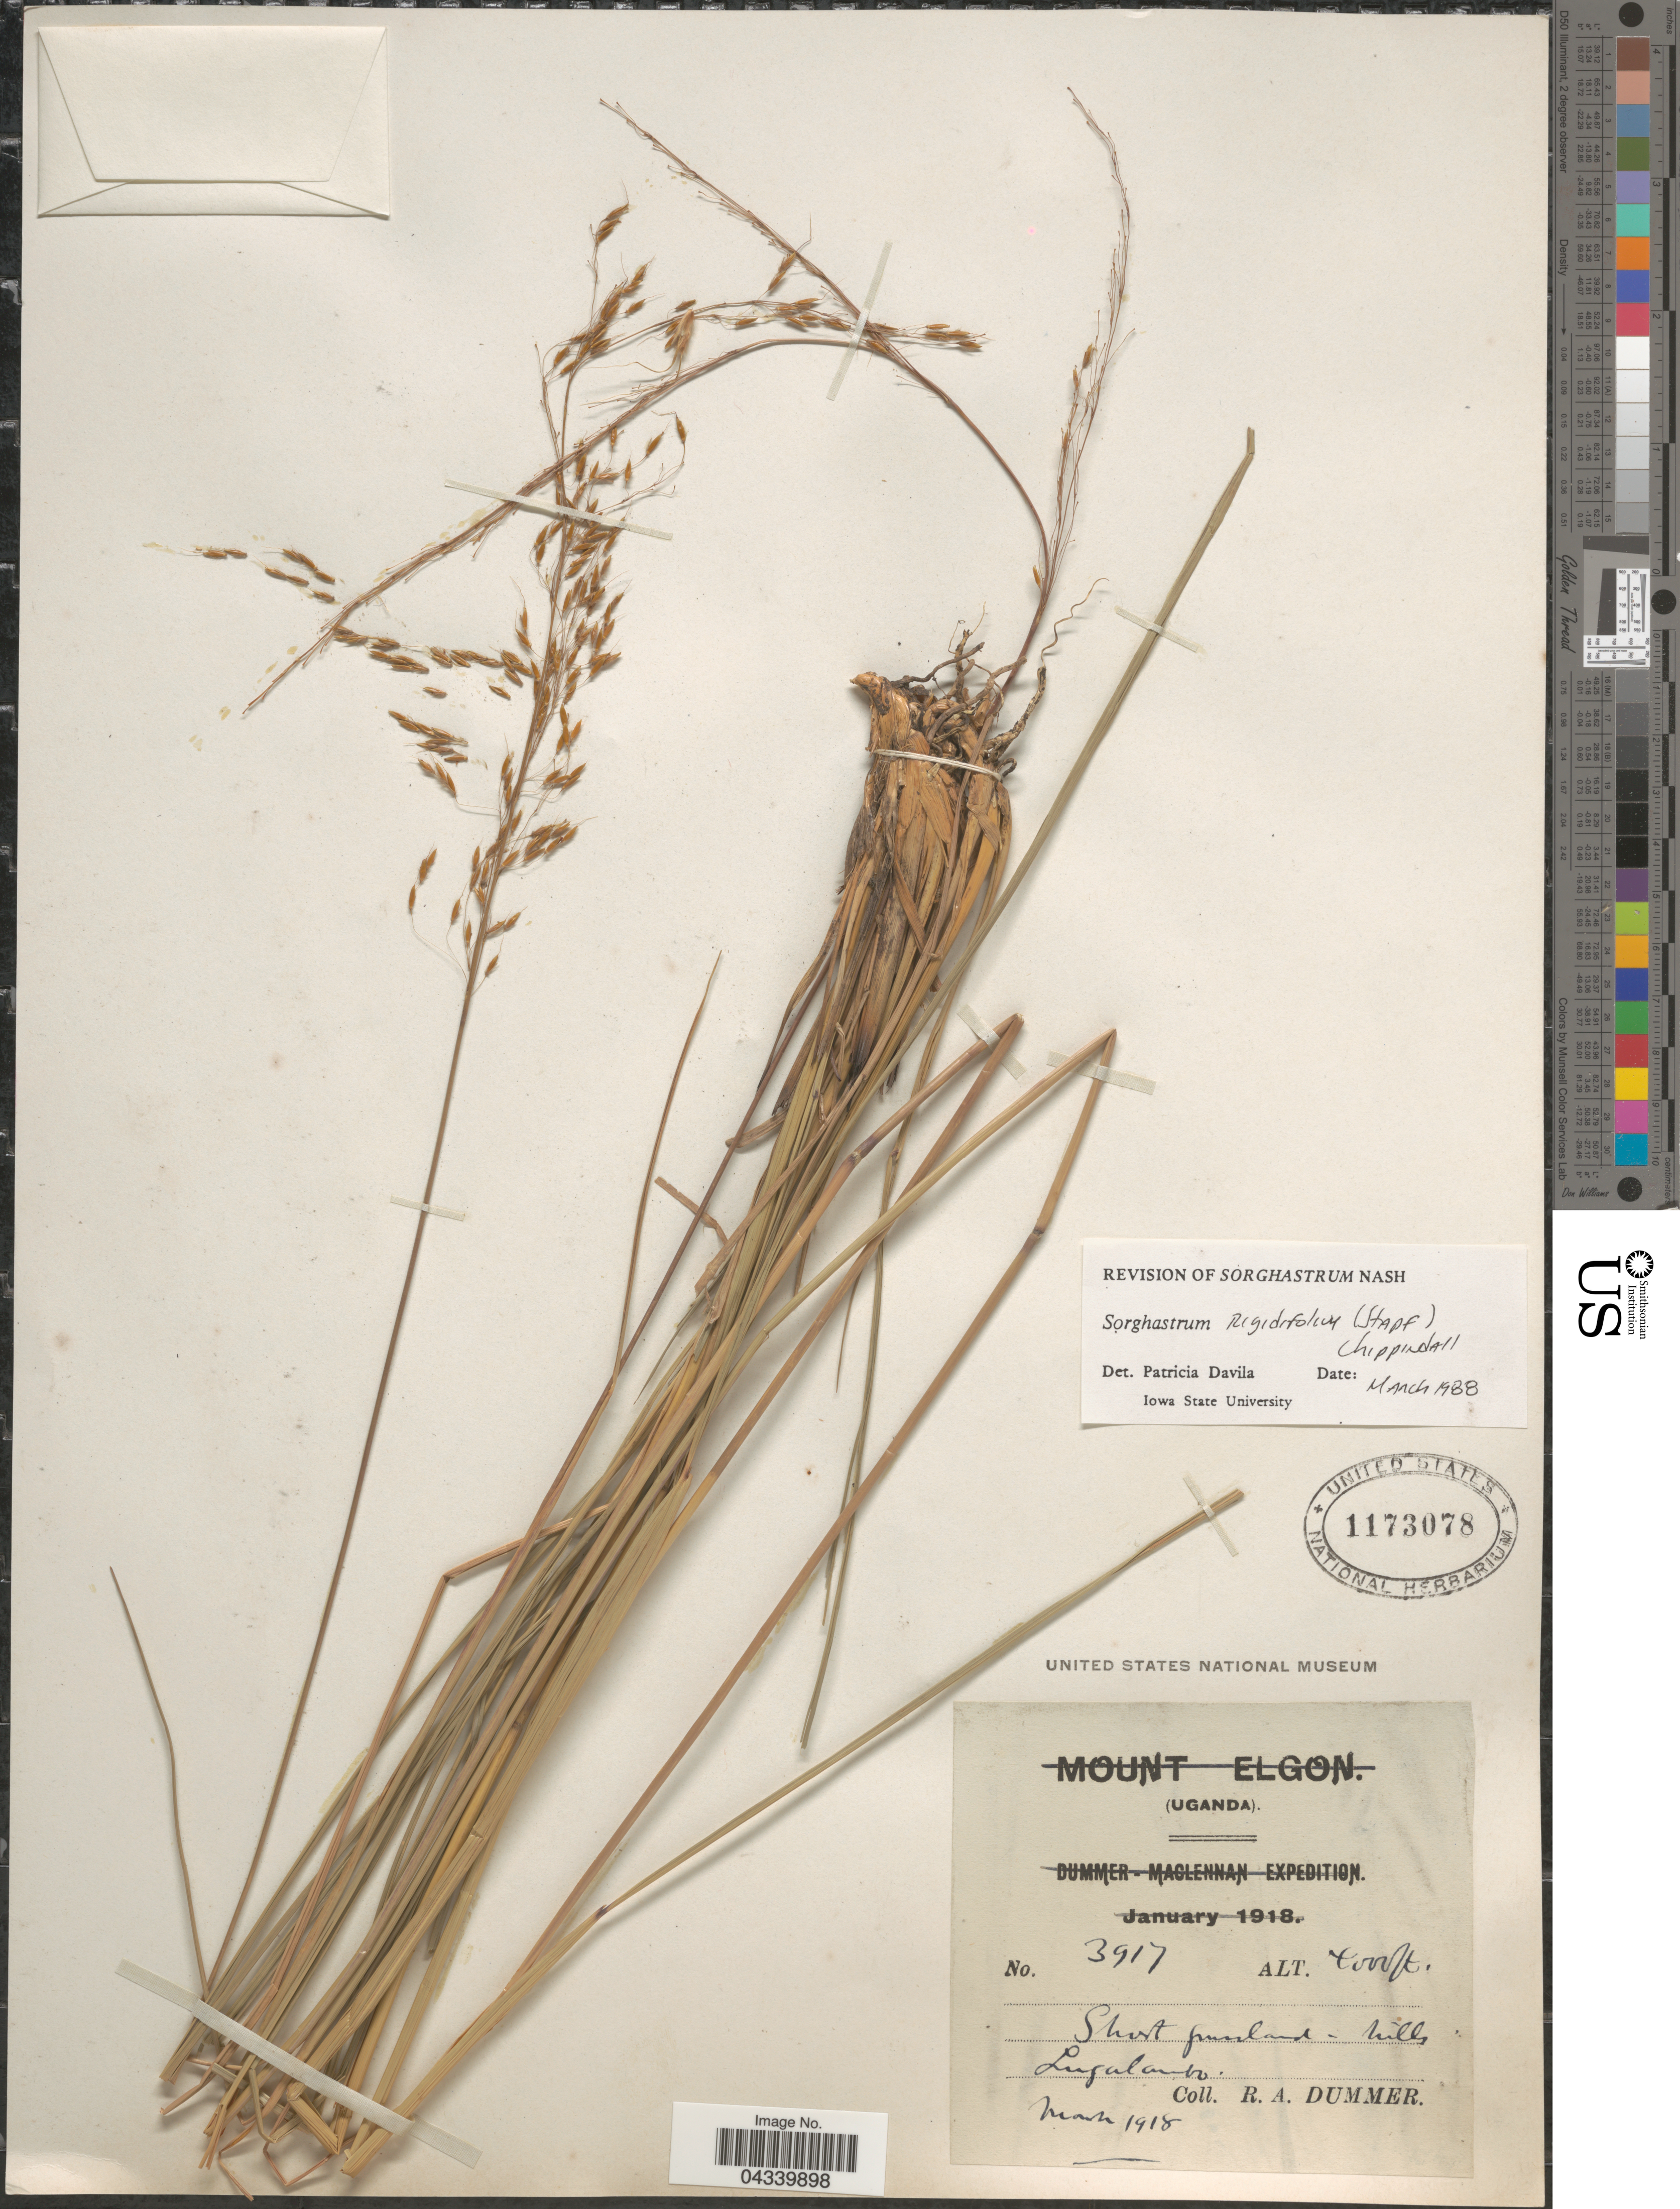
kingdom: Plantae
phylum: Tracheophyta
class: Liliopsida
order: Poales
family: Poaceae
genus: Sorghastrum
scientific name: Sorghastrum stipoides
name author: (Kunth) Nash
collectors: R. Dümmer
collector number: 3917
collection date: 1918-03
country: Uganda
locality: Short grassland - hills Lugalambo.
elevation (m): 1219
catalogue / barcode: US 1173078